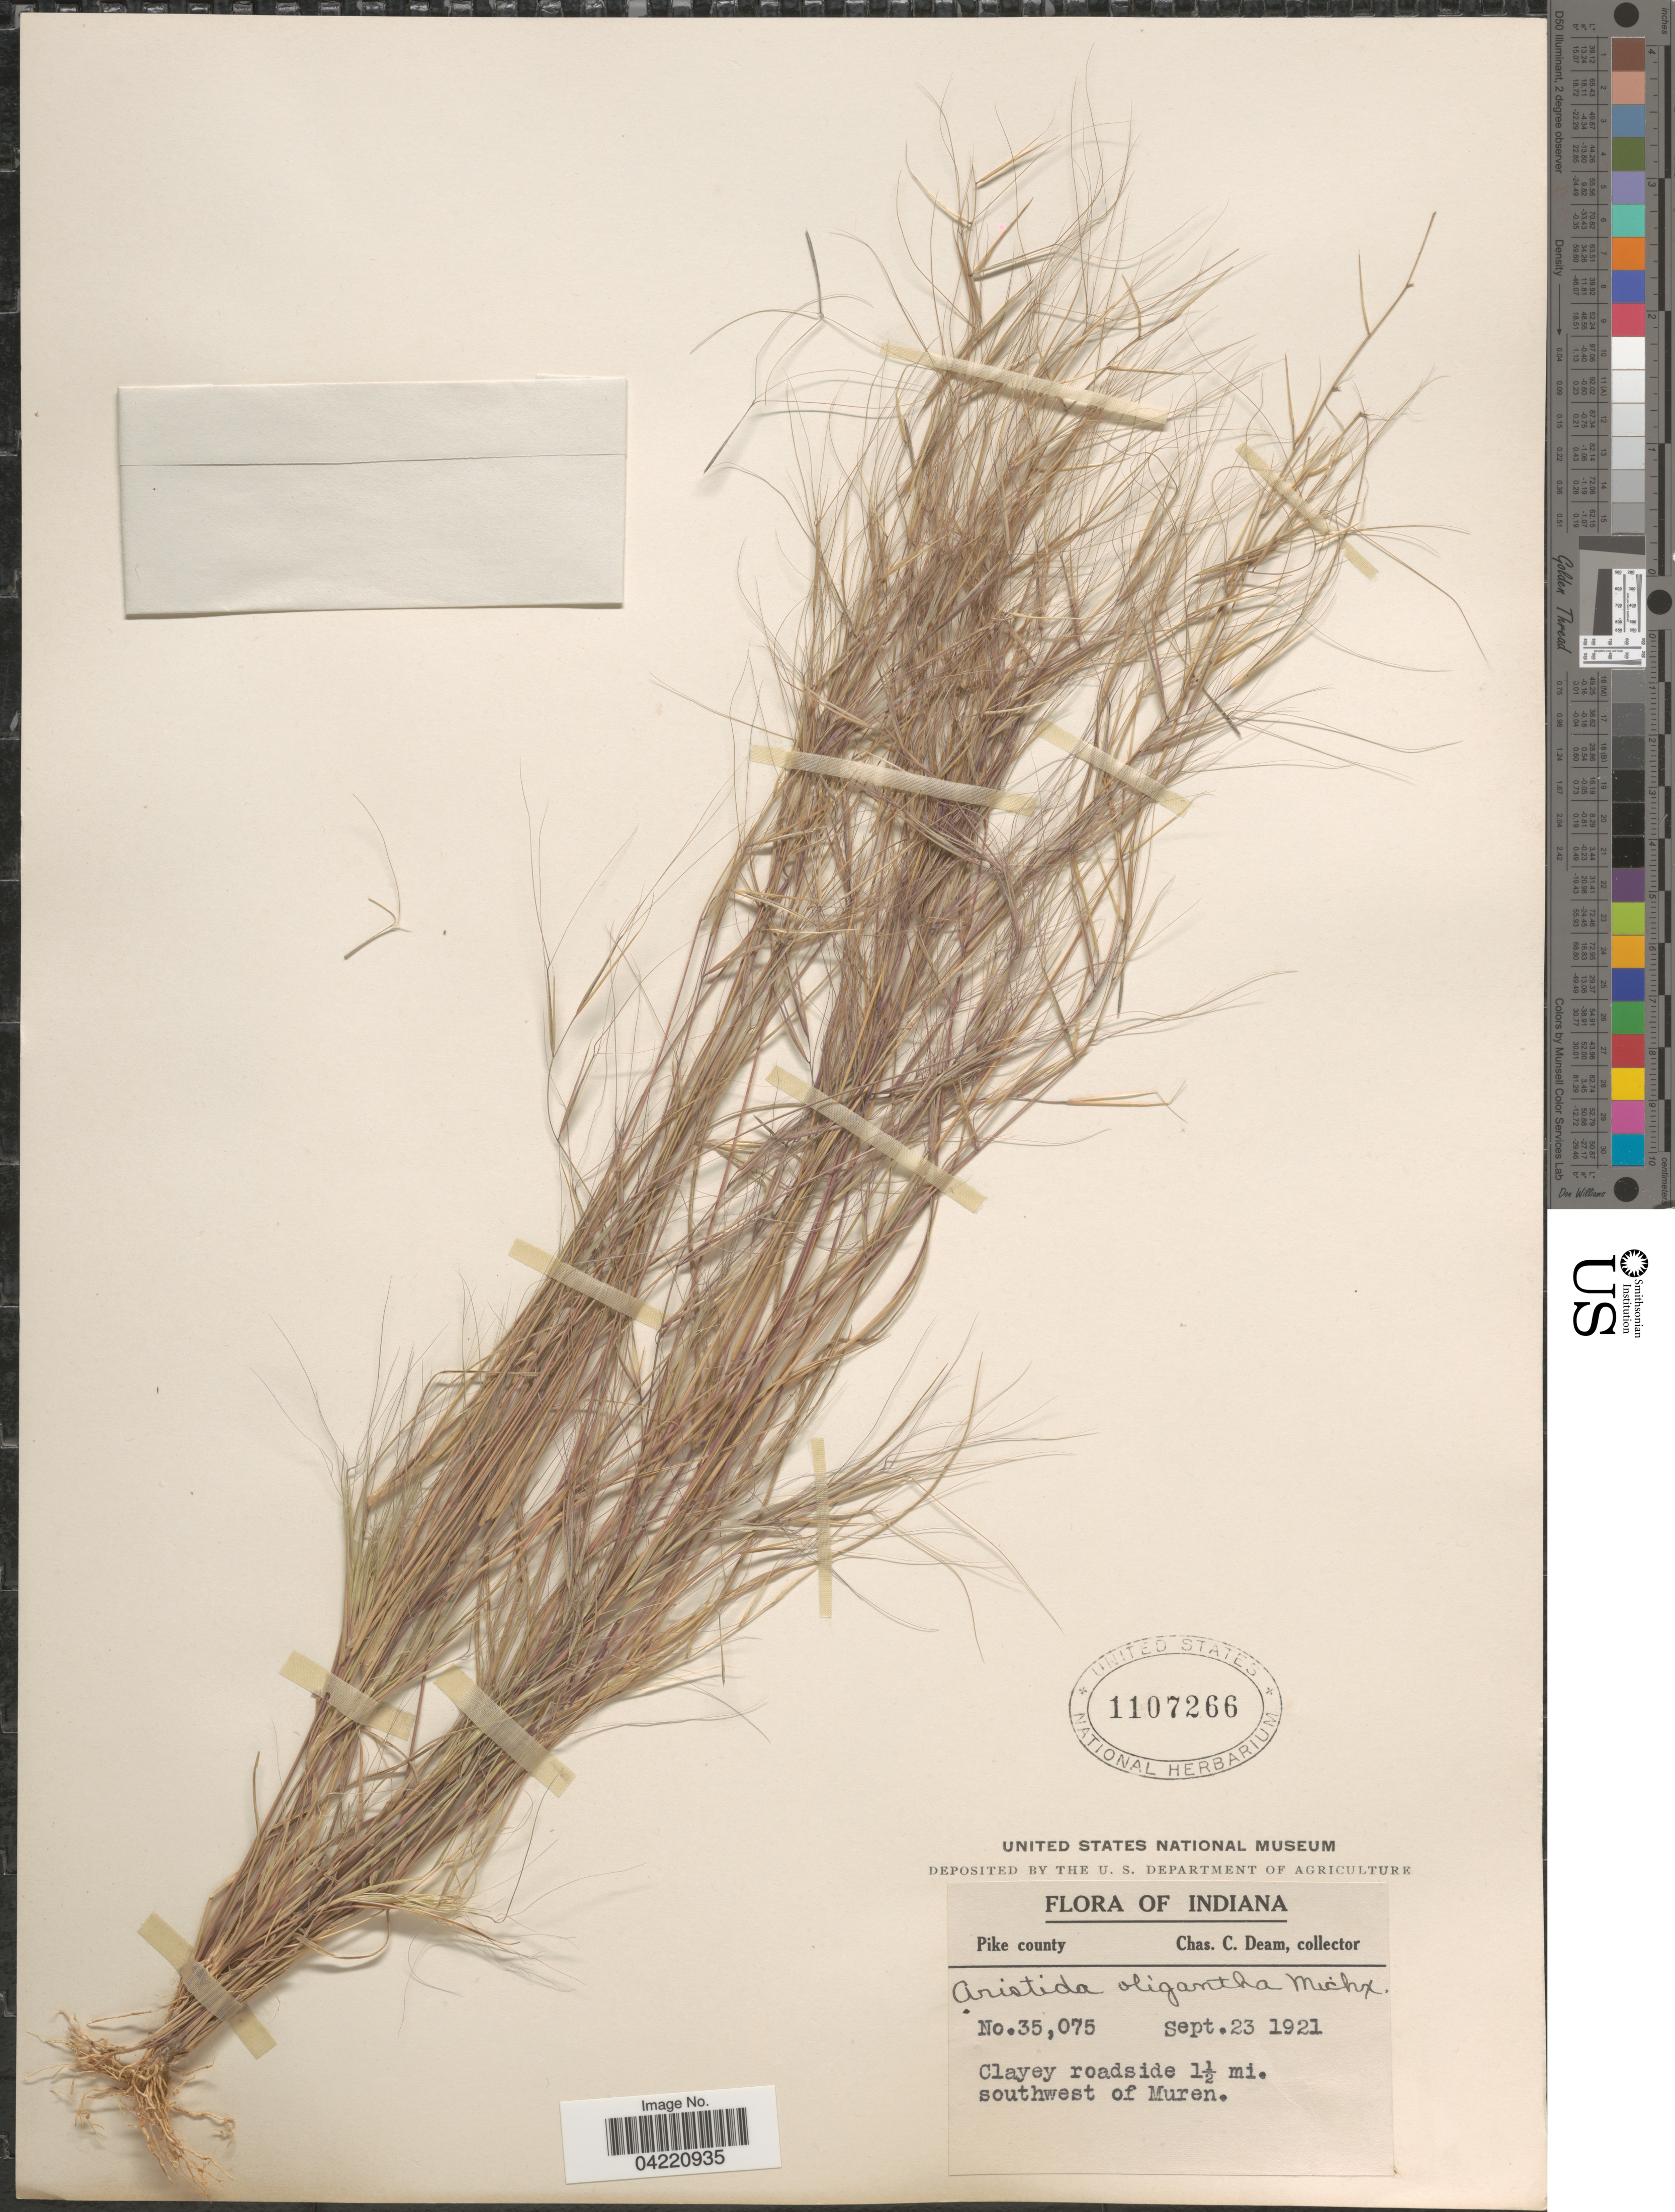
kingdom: Plantae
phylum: Tracheophyta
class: Liliopsida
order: Poales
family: Poaceae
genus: Aristida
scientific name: Aristida oligantha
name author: Michx.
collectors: C. C. Deam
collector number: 35075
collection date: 1921-09-23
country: United States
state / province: Indiana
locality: Pike county. Clayey roadside 1½ mi. southwest of Muren.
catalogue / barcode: US 1107266